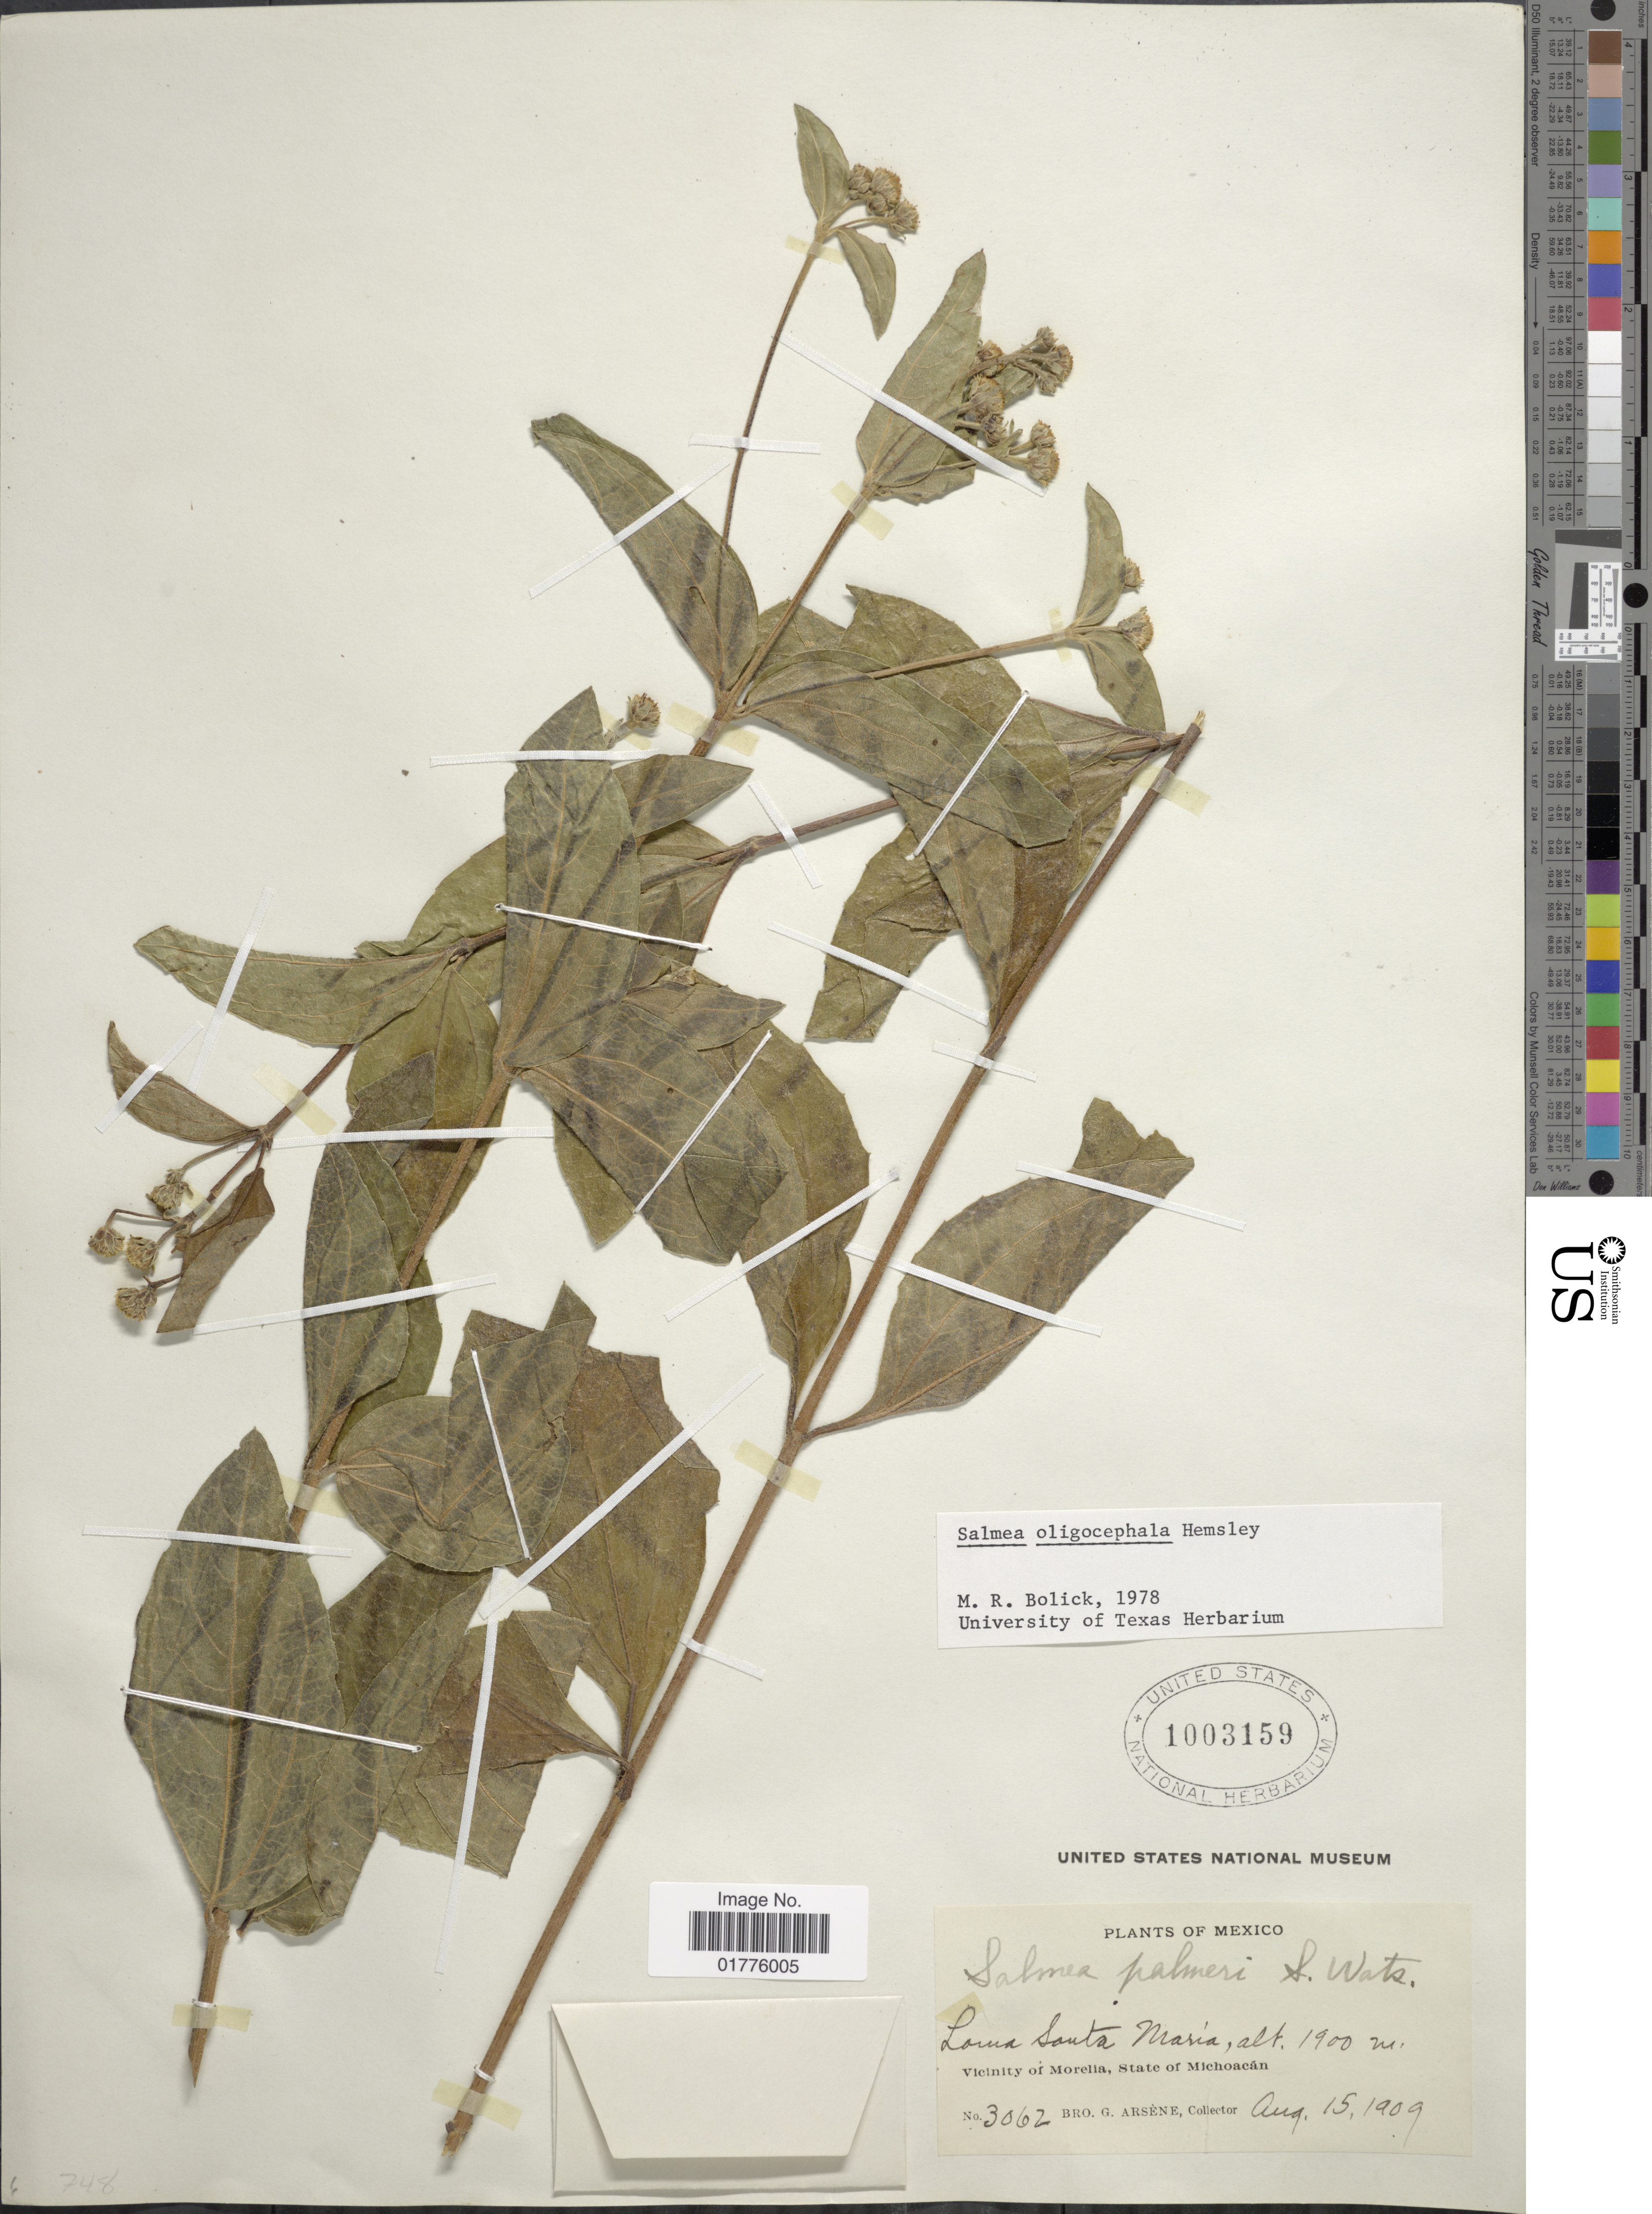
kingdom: Plantae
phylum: Tracheophyta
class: Magnoliopsida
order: Asterales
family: Asteraceae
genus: Salmea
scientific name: Salmea oligocephala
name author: Hemsl.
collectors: Bro. G. Arsène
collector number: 3062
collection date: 1909-08-15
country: Mexico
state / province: Michoacán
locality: Loma Santa Maria, Vicinity of Morelia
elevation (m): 1900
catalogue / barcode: US 1003159